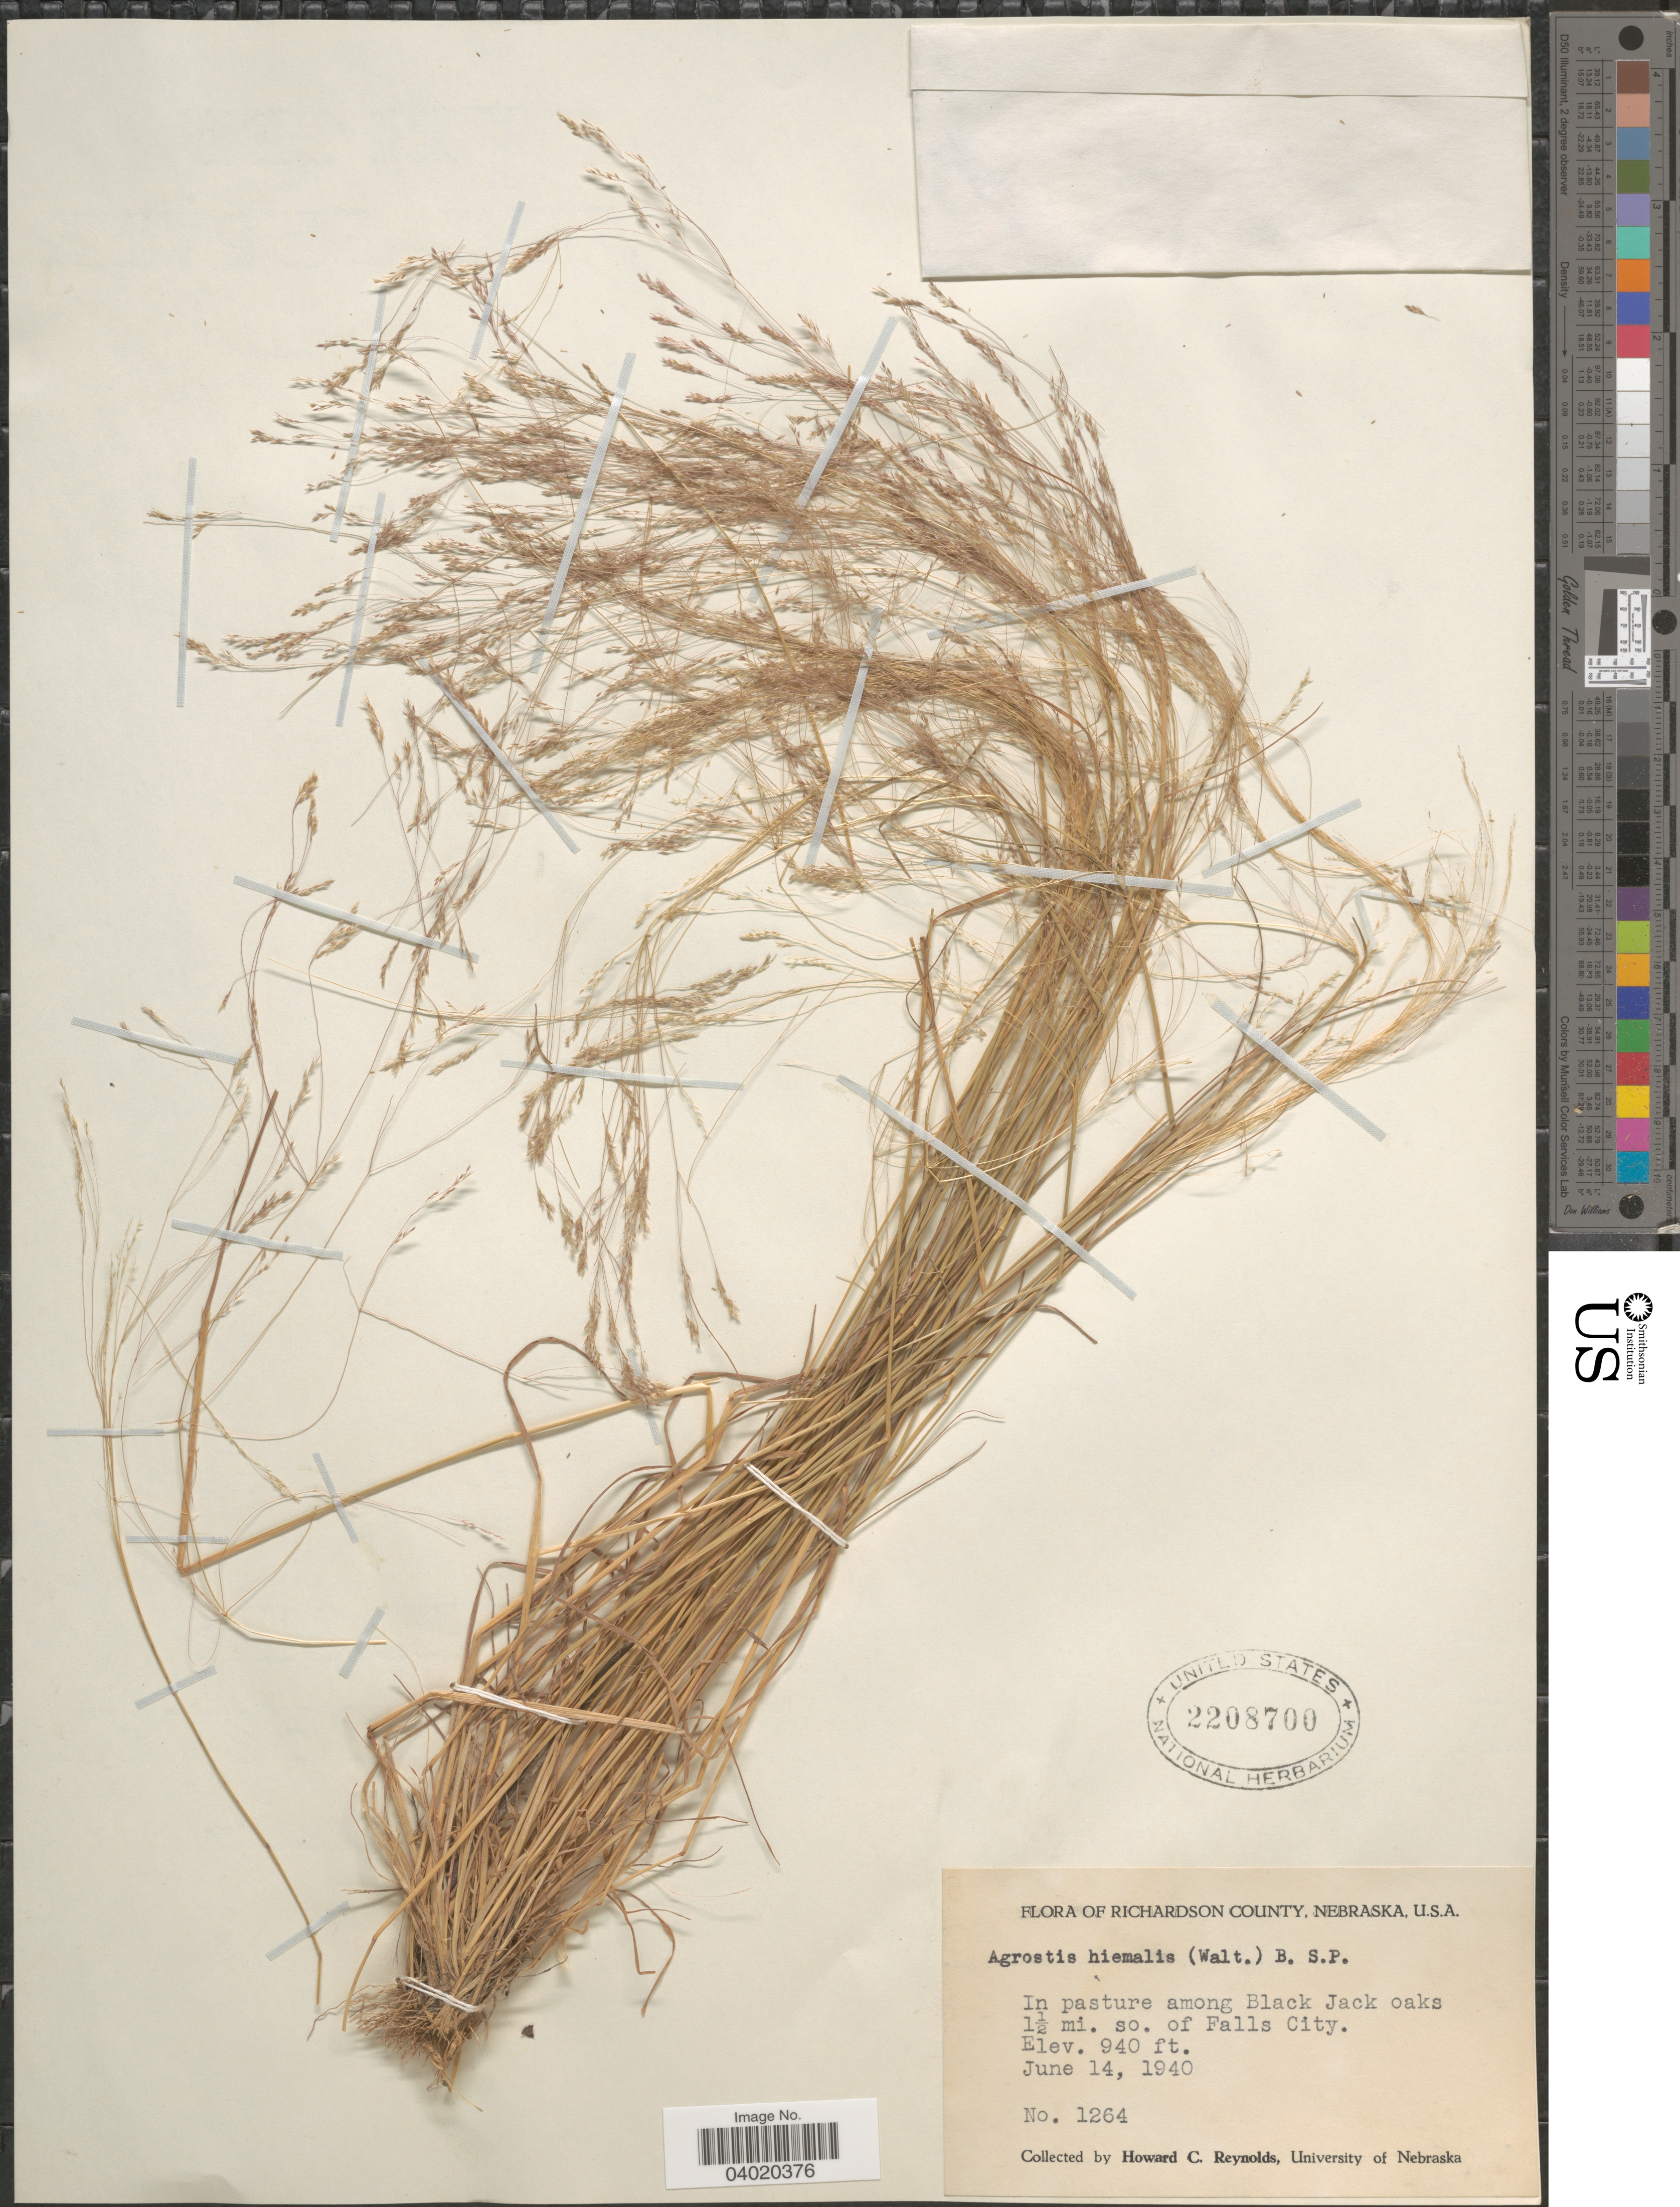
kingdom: Plantae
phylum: Tracheophyta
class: Liliopsida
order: Poales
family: Poaceae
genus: Agrostis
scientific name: Agrostis hyemalis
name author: (Walter) Britton et al.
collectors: H. Reynolds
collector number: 1264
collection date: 1940-06-14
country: United States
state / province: Nebraska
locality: Richardson County. Among Black Jack oaks 1½ mi. so. of Falls City.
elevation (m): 287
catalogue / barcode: US 2208700